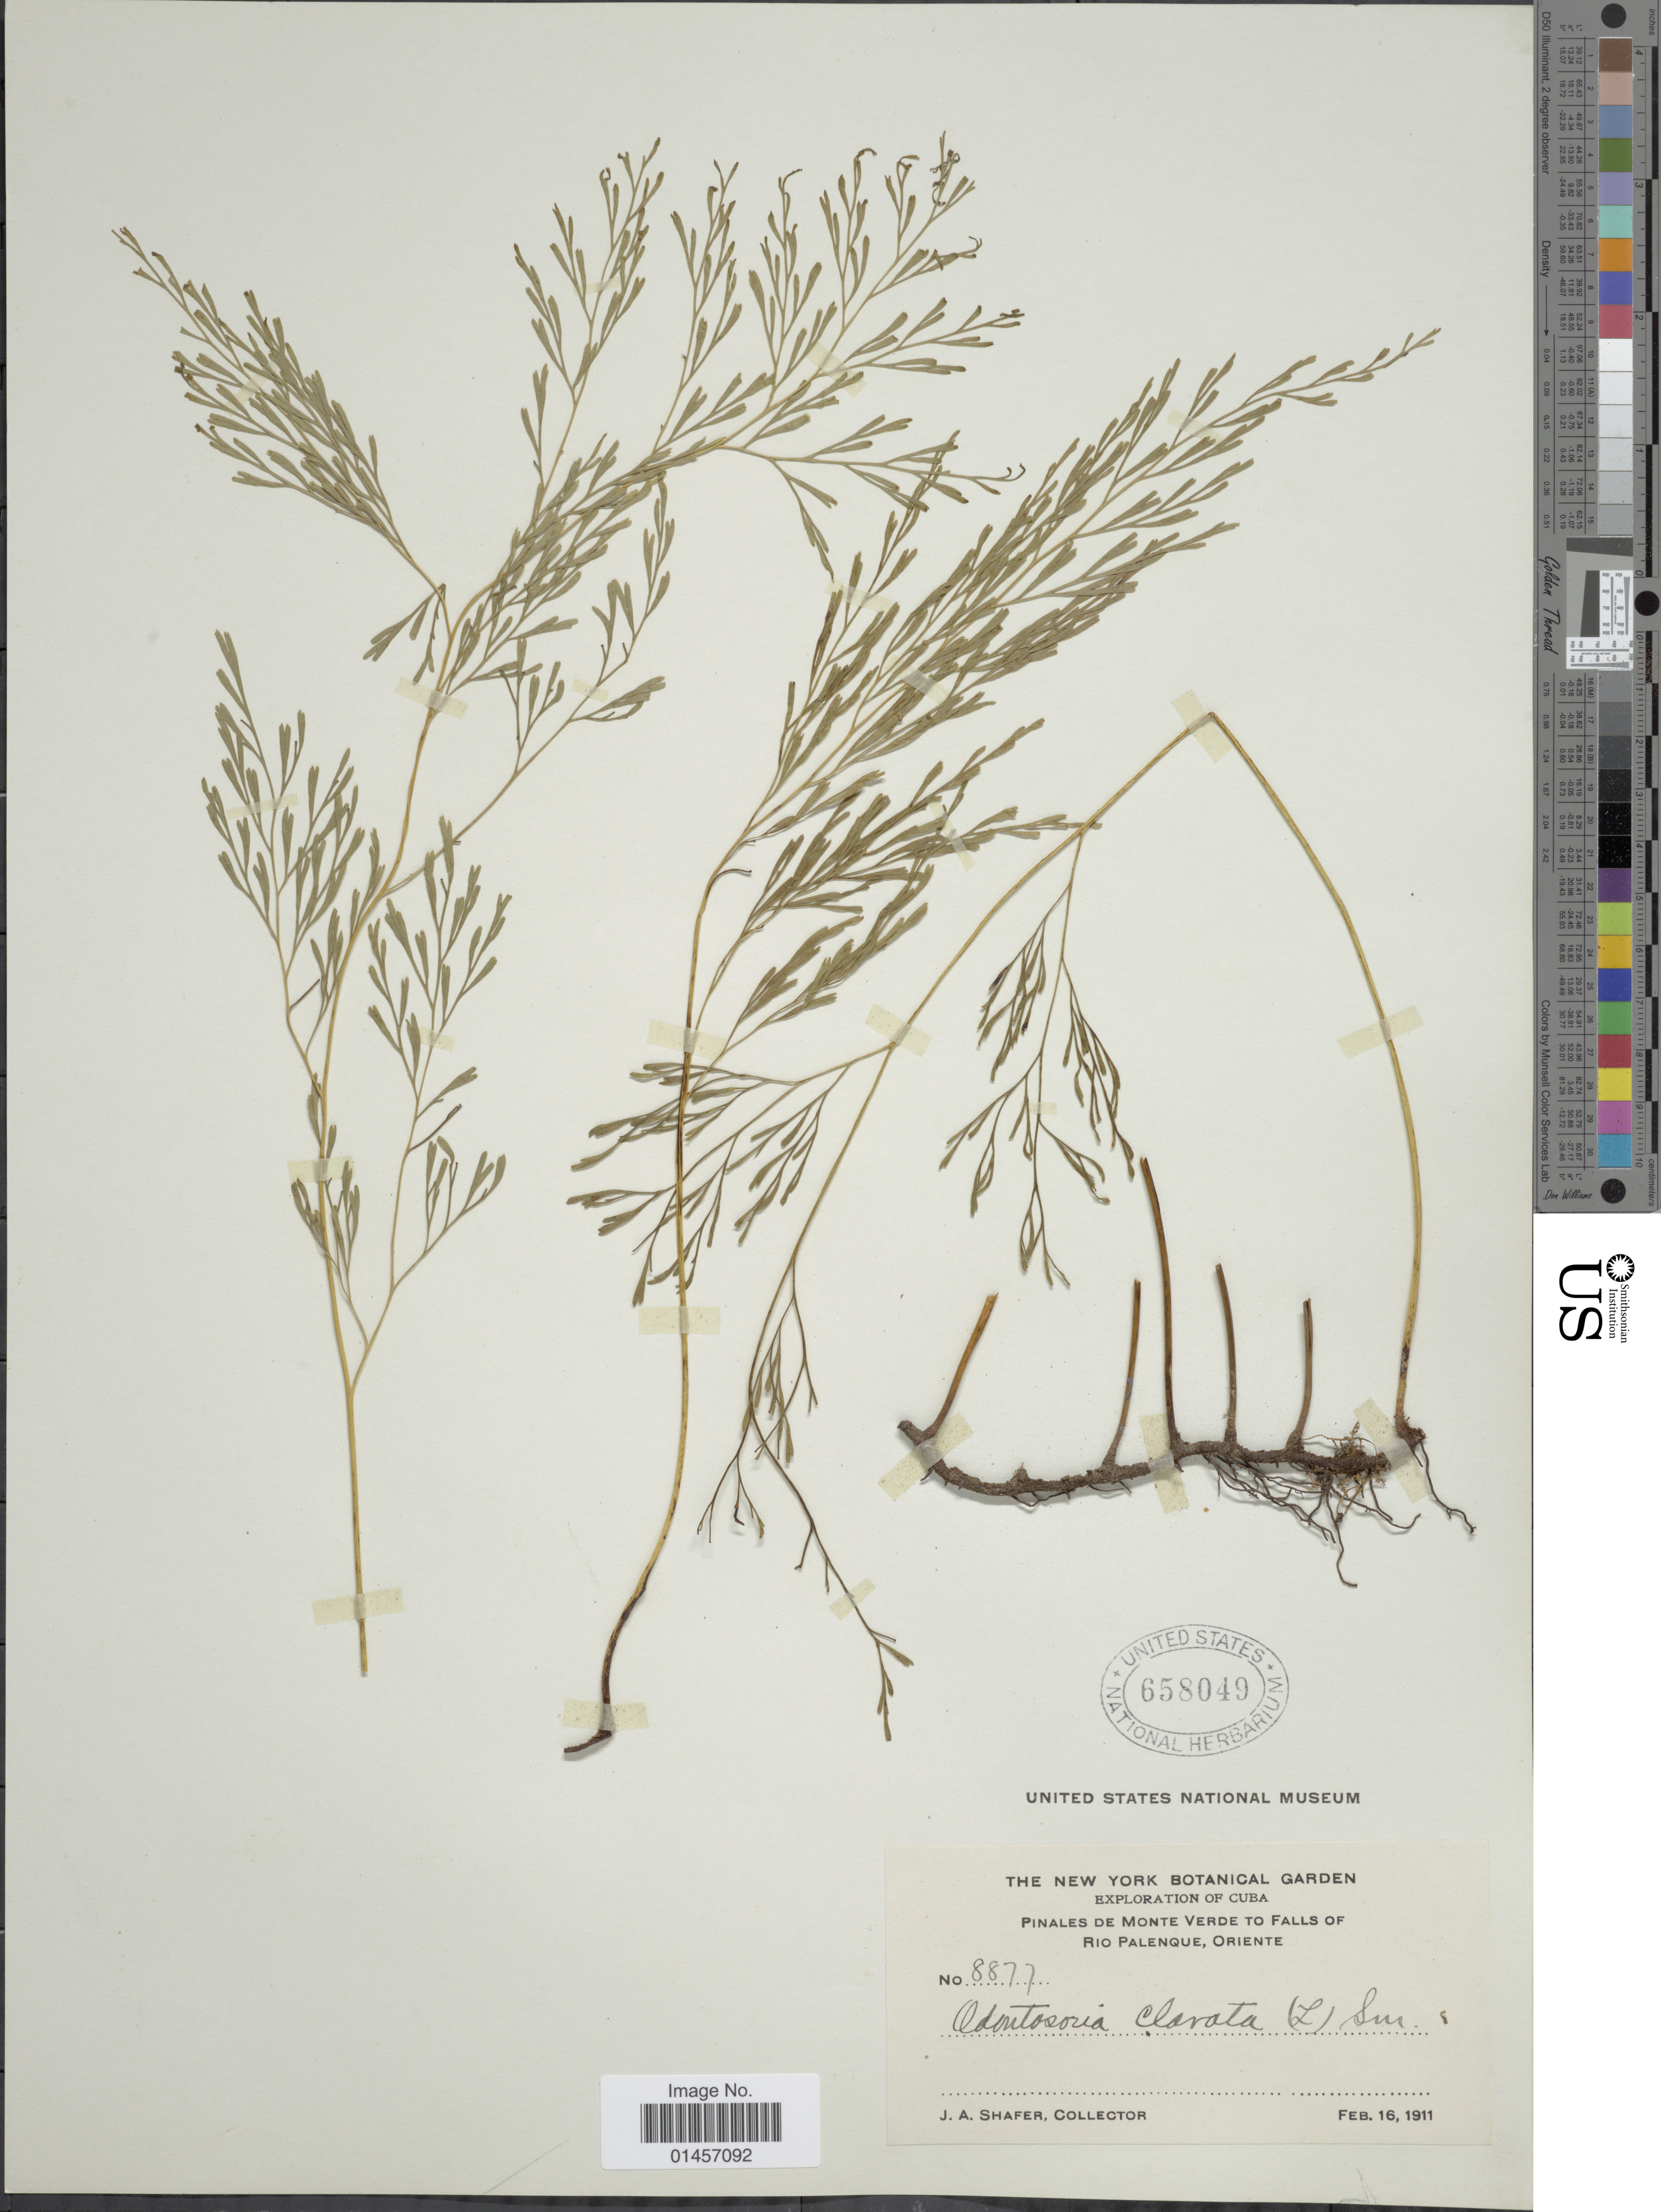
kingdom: Plantae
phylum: Tracheophyta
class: Polypodiopsida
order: Polypodiales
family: Lindsaeaceae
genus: Sphenomeris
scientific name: Sphenomeris clavata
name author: (L.) Maxon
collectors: J. A. Shafer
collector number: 8877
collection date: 1911-02-16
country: Cuba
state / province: Oriente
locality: Cuba, Pinales de Monte Verde to Falls of Rio Palenque.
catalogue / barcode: US 658049